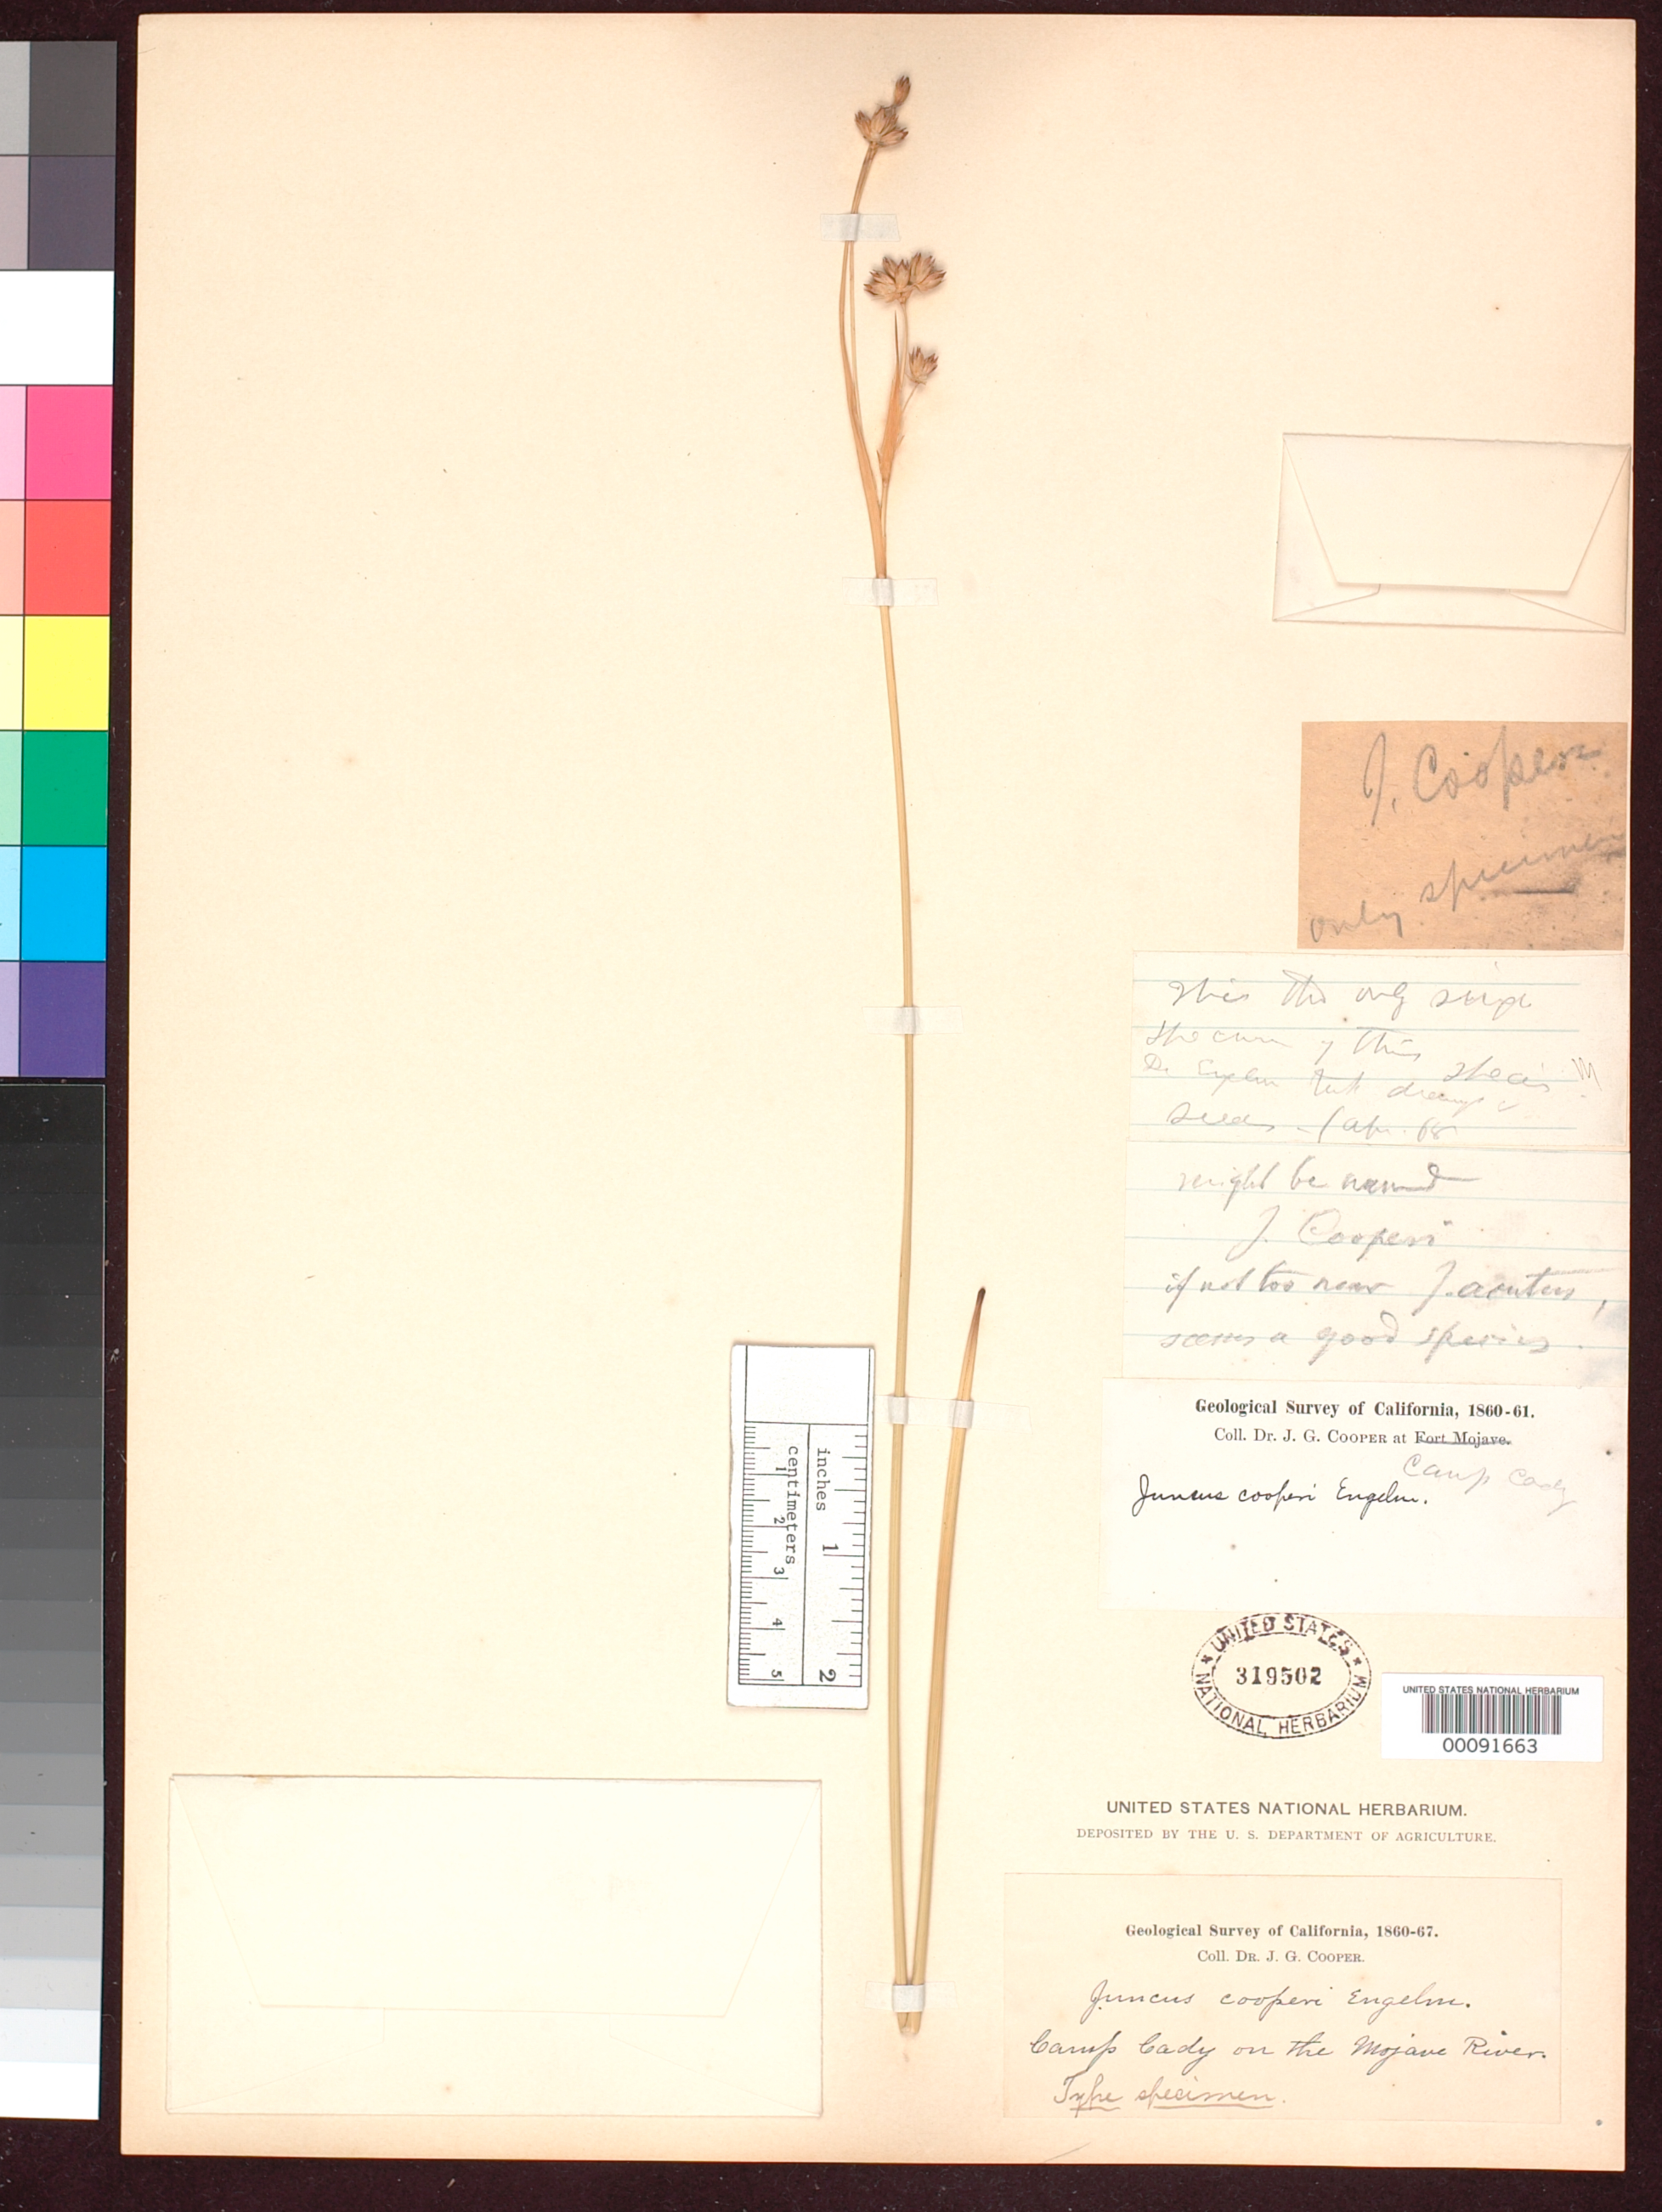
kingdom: Plantae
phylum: Tracheophyta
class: Liliopsida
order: Poales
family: Juncaceae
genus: Juncus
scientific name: Juncus cooperi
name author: Engelm.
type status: Isotype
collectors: J. G. Cooper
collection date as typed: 1861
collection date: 1861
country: United States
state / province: California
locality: Camp Cady.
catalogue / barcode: US 319502